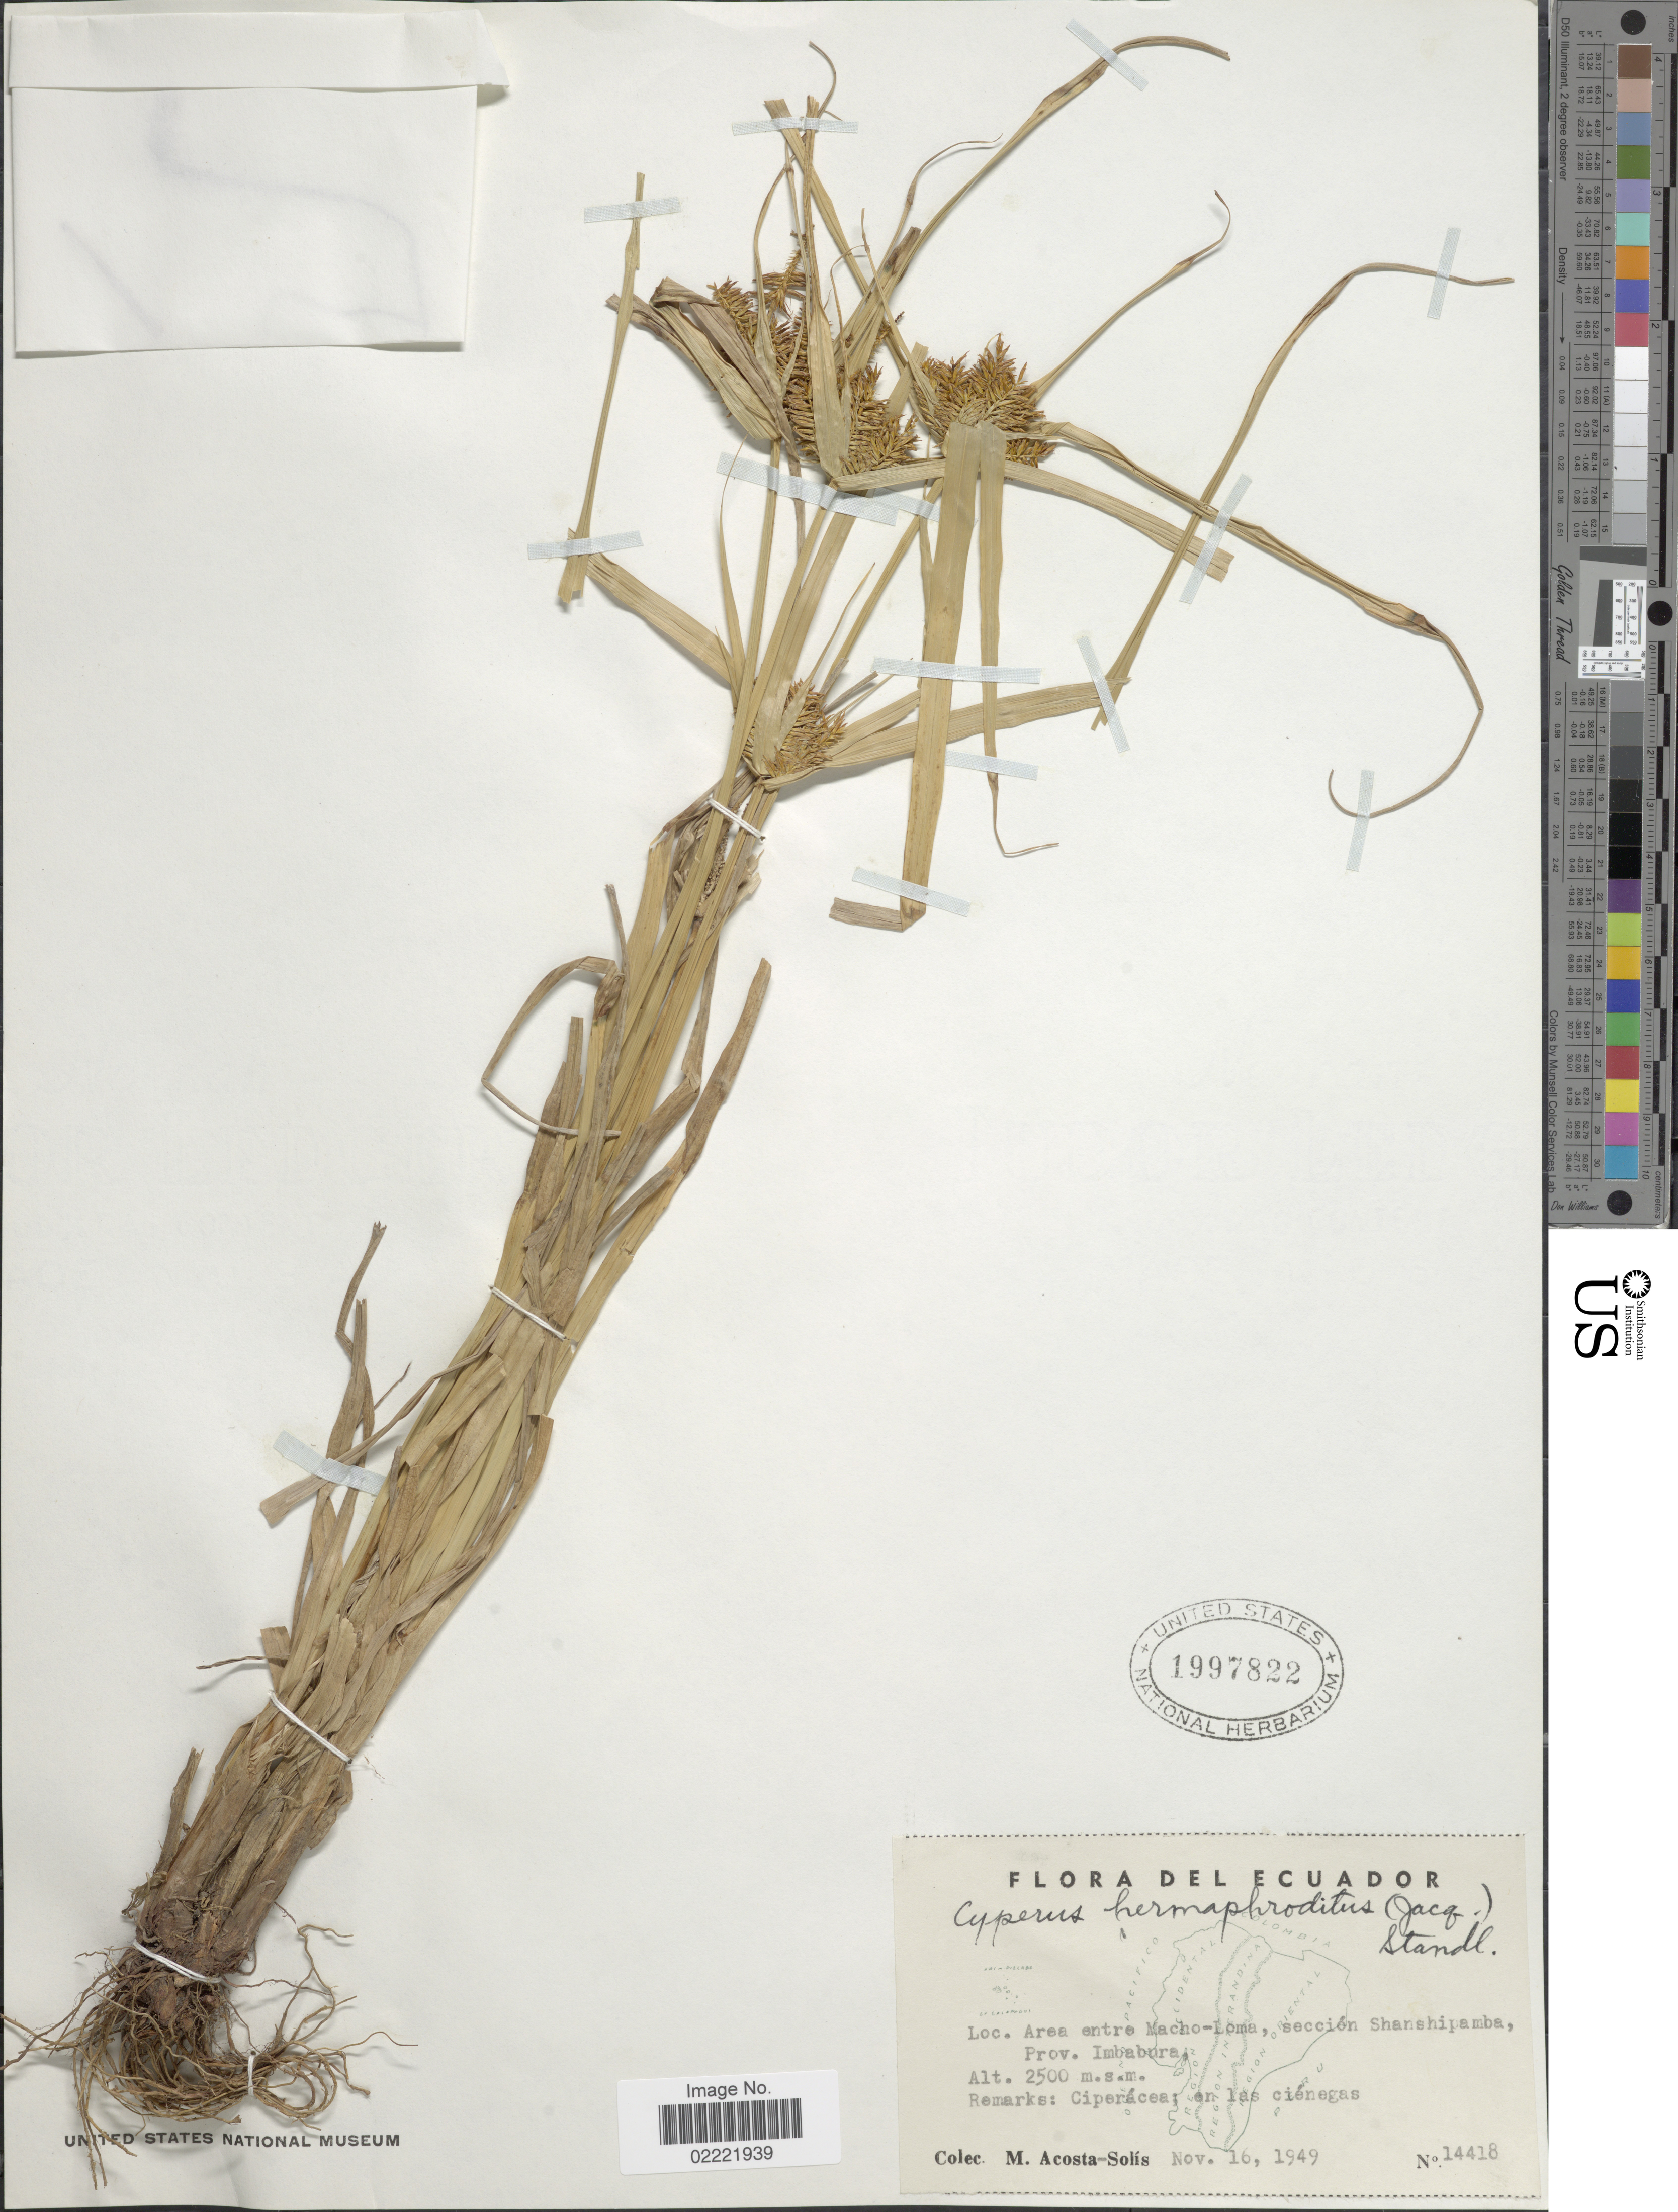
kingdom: Plantae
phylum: Tracheophyta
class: Liliopsida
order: Poales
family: Cyperaceae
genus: Cyperus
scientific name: Cyperus hermaphroditus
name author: (Jacq.) Standl.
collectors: M. Acosta Solis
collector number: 14418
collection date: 1949-11-16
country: Ecuador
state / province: Imbabura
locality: Area entre Macho-Loma, seccion Shansipamba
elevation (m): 2500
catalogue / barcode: US 1997822